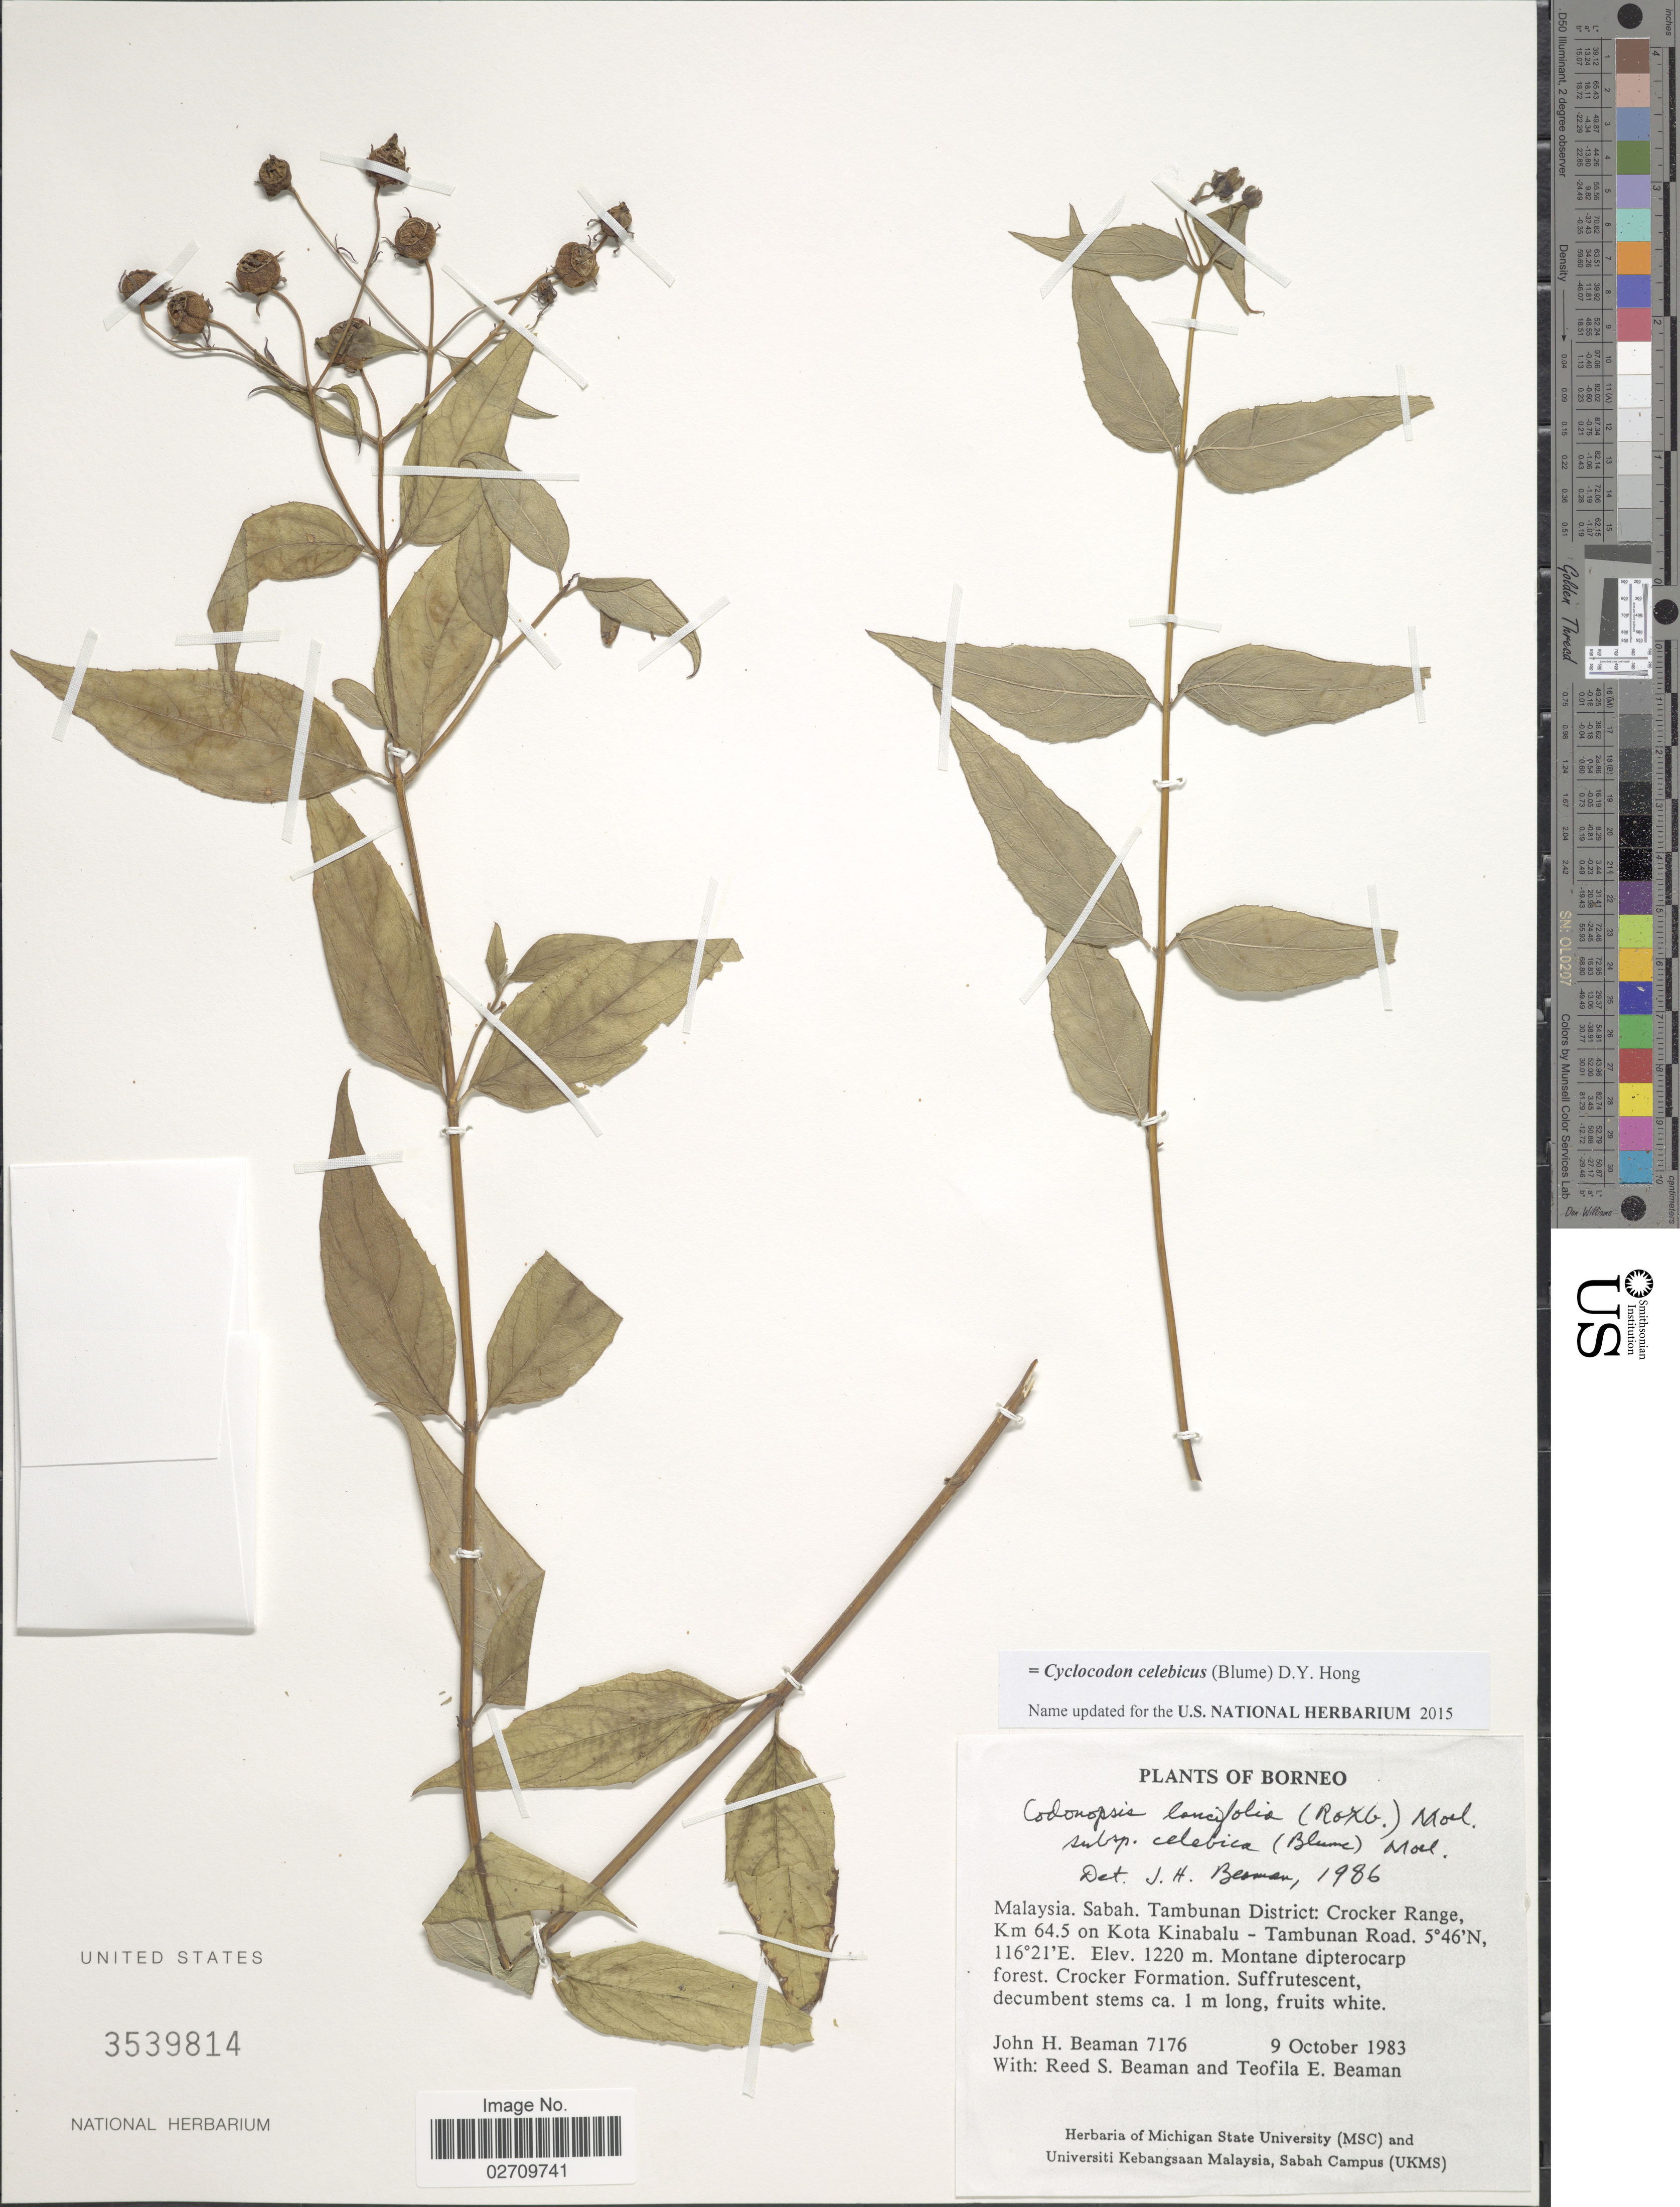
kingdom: Plantae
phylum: Tracheophyta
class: Magnoliopsida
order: Asterales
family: Campanulaceae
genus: Cyclocodon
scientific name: Cyclocodon celebicus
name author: (Blume) D.Y. Hong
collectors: J. H. Beaman, R. S. Beaman & T. E. Beaman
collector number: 7176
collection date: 1983-10-09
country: Malaysia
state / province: Sabah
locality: Borneo, Tambunan District: Crocker Range, km 645.5 on Kota Kinabalu - Tambunan Road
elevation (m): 1220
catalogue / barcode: US 3539814